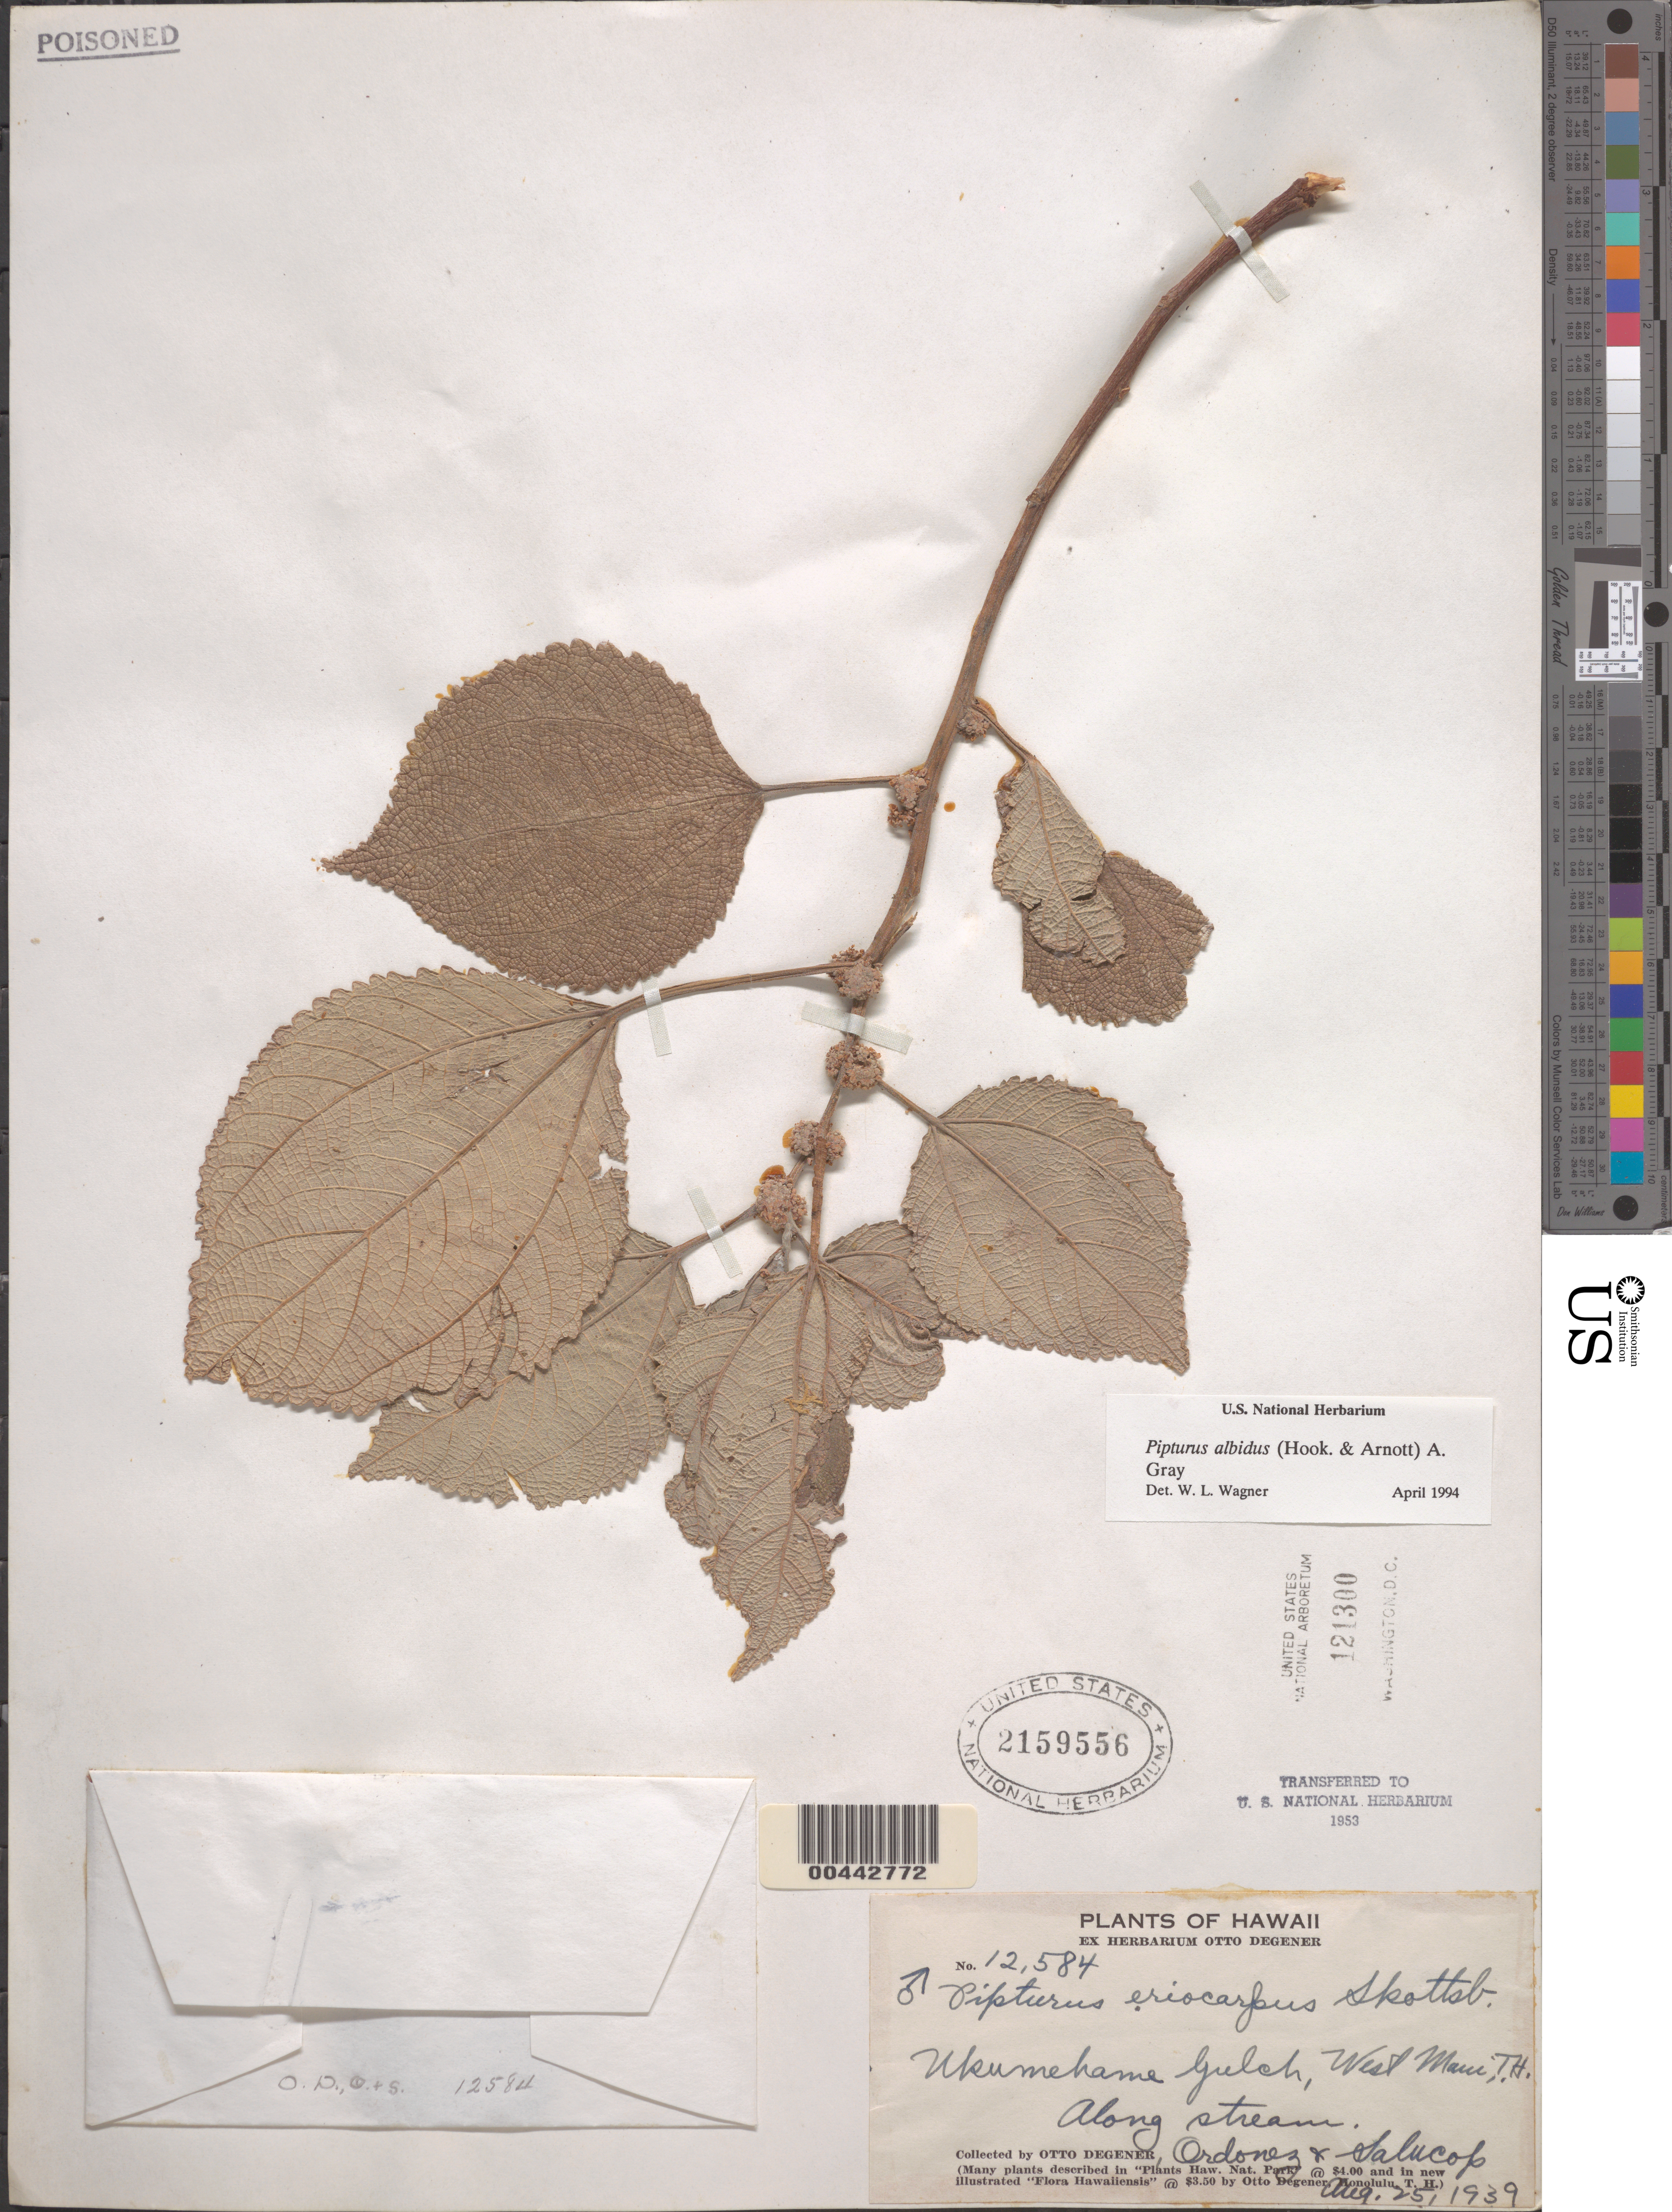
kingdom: Plantae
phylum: Tracheophyta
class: Magnoliopsida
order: Rosales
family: Urticaceae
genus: Pipturus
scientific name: Pipturus albidus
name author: (Hook. & Arn.) A. Gray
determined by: Wagner, W. L., (BOT), Smithsonian Institution - National Museum of Natural History (UNITED STATES)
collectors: O. Degener, Ordonez & -- Salucop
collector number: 12584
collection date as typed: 25 Aug 1939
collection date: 1939-08-25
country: United States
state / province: Hawaii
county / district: Maui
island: Maui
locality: Ukumehame Gulch, West Maui, along stream.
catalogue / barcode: US 2159556